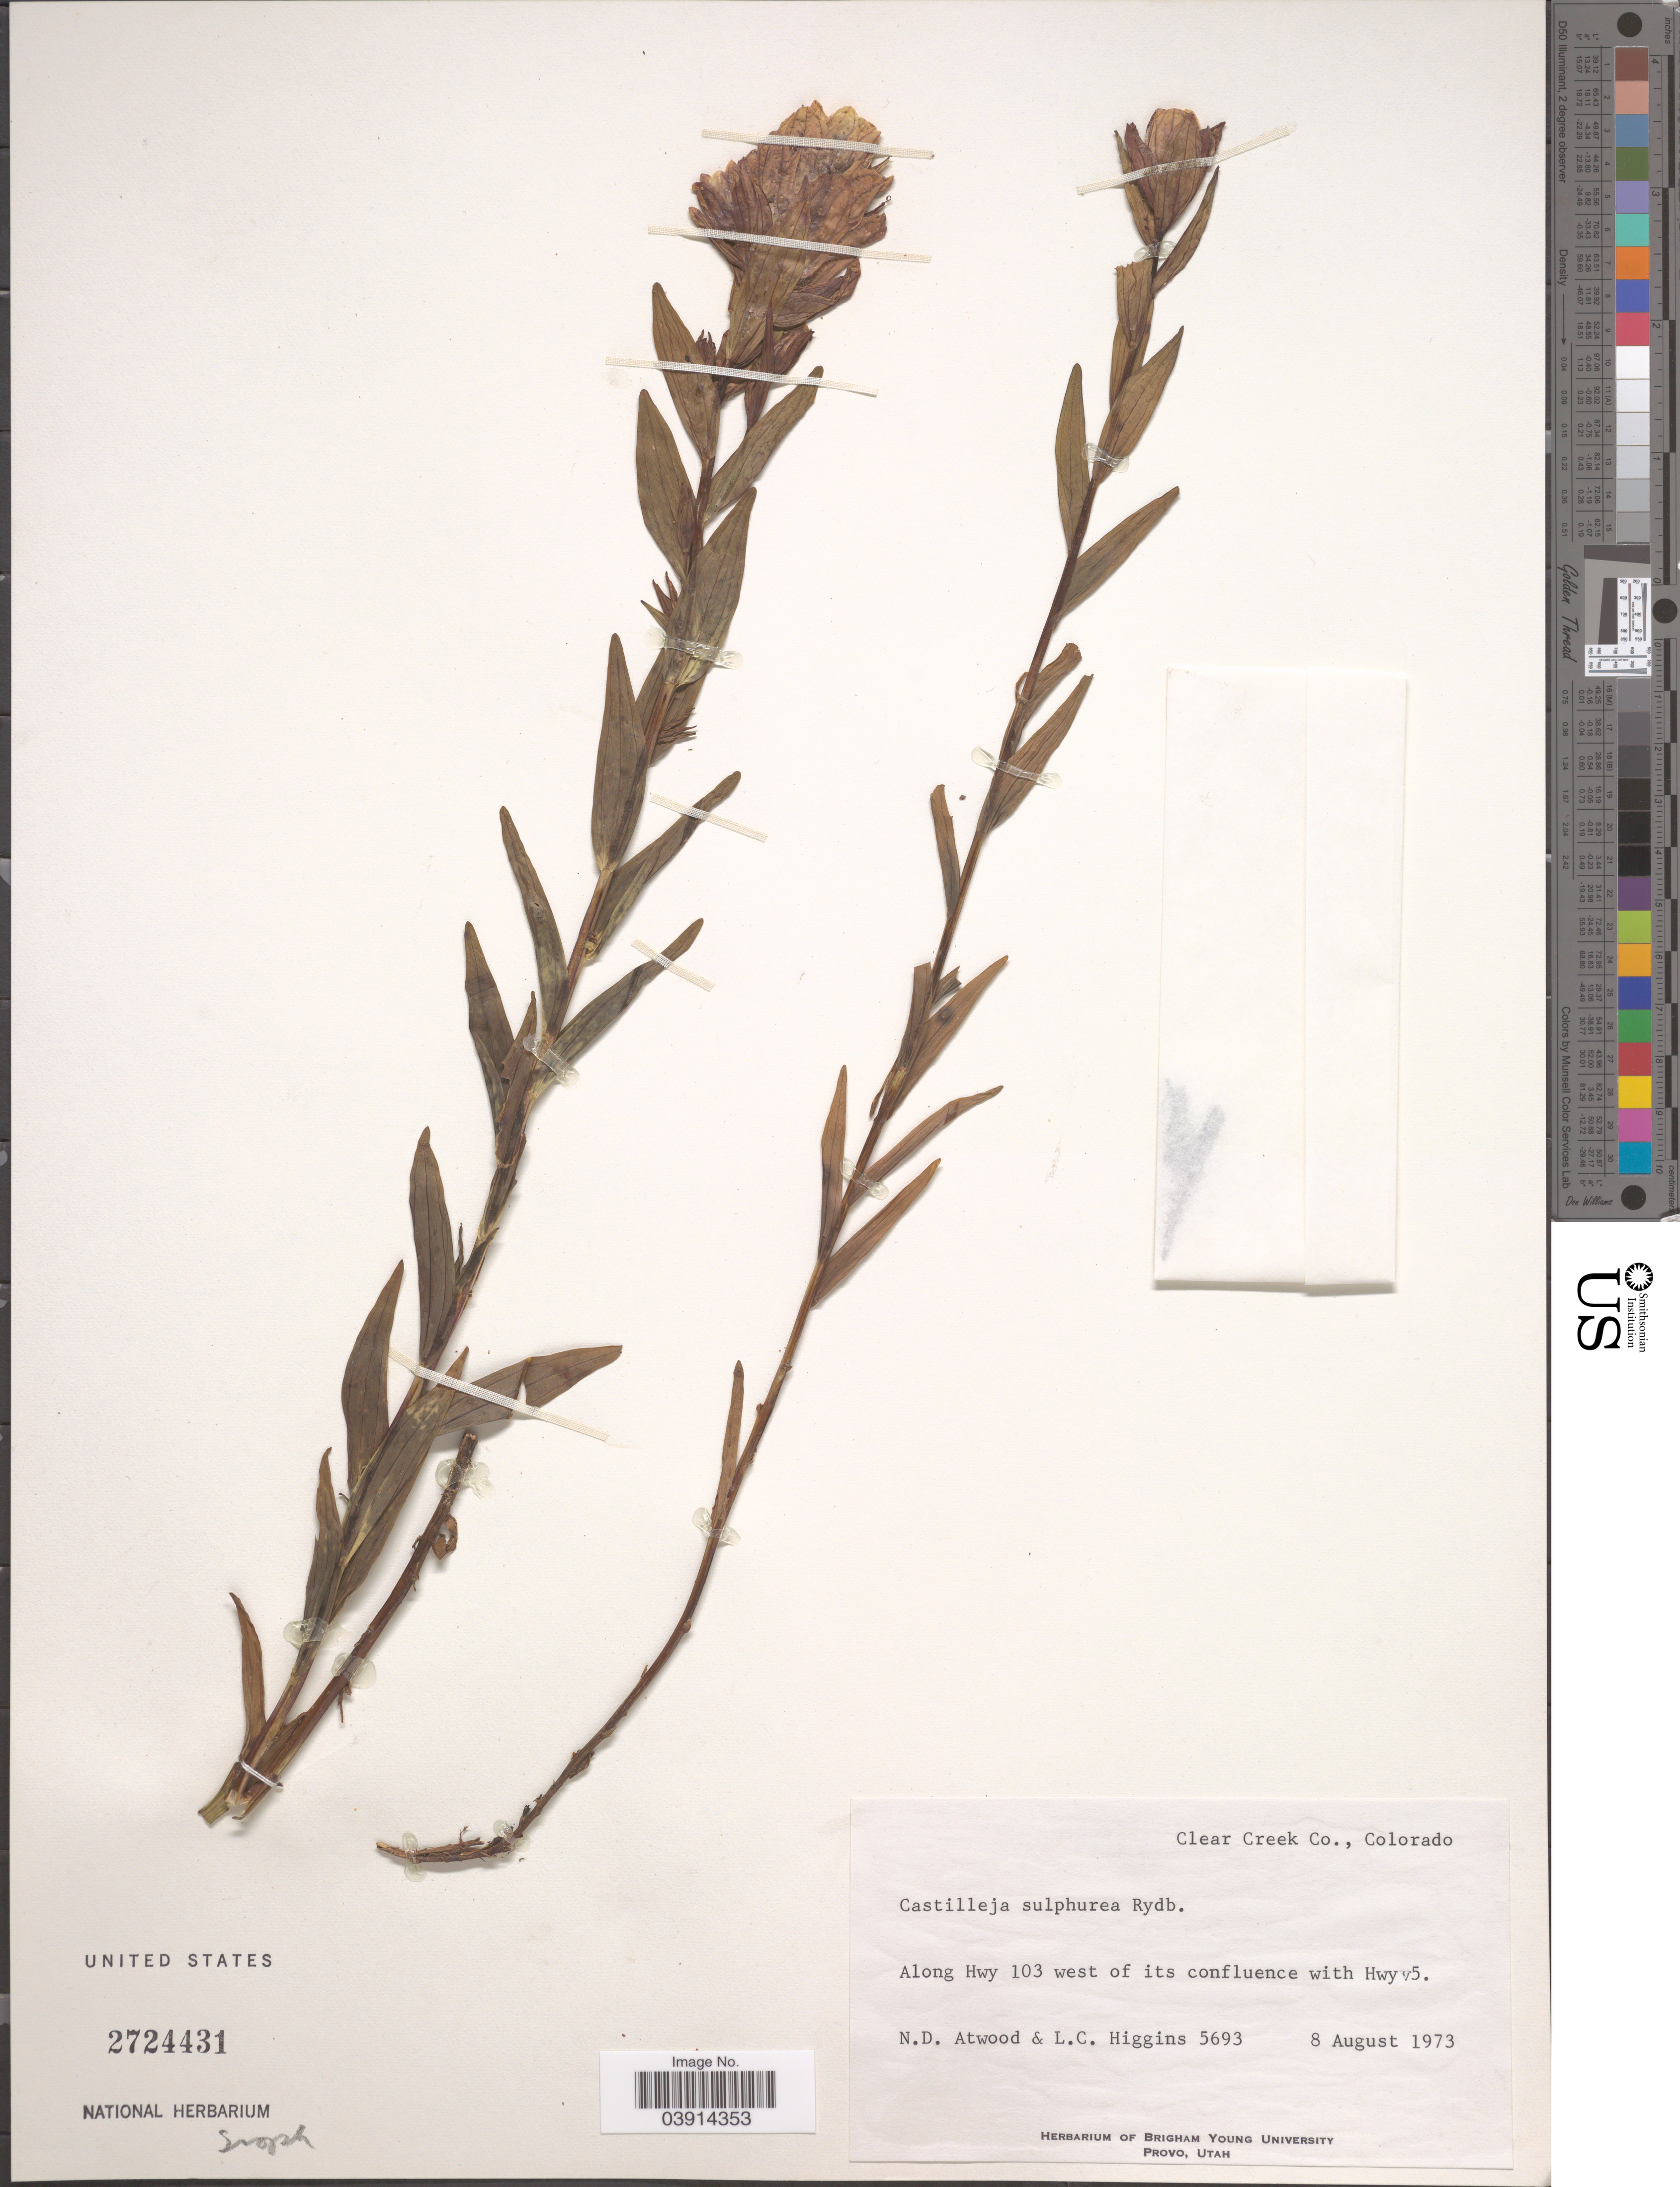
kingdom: Plantae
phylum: Tracheophyta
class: Magnoliopsida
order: Lamiales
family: Orobanchaceae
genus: Castilleja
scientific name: Castilleja sulphurea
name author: Rydb.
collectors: N. Atwood & L. Higgins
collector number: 5693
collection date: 1973-08-08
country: United States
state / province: Colorado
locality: Clear Creek Co. Along Hwy 103 west of its confluence with Hwyv5.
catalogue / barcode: US 2724431